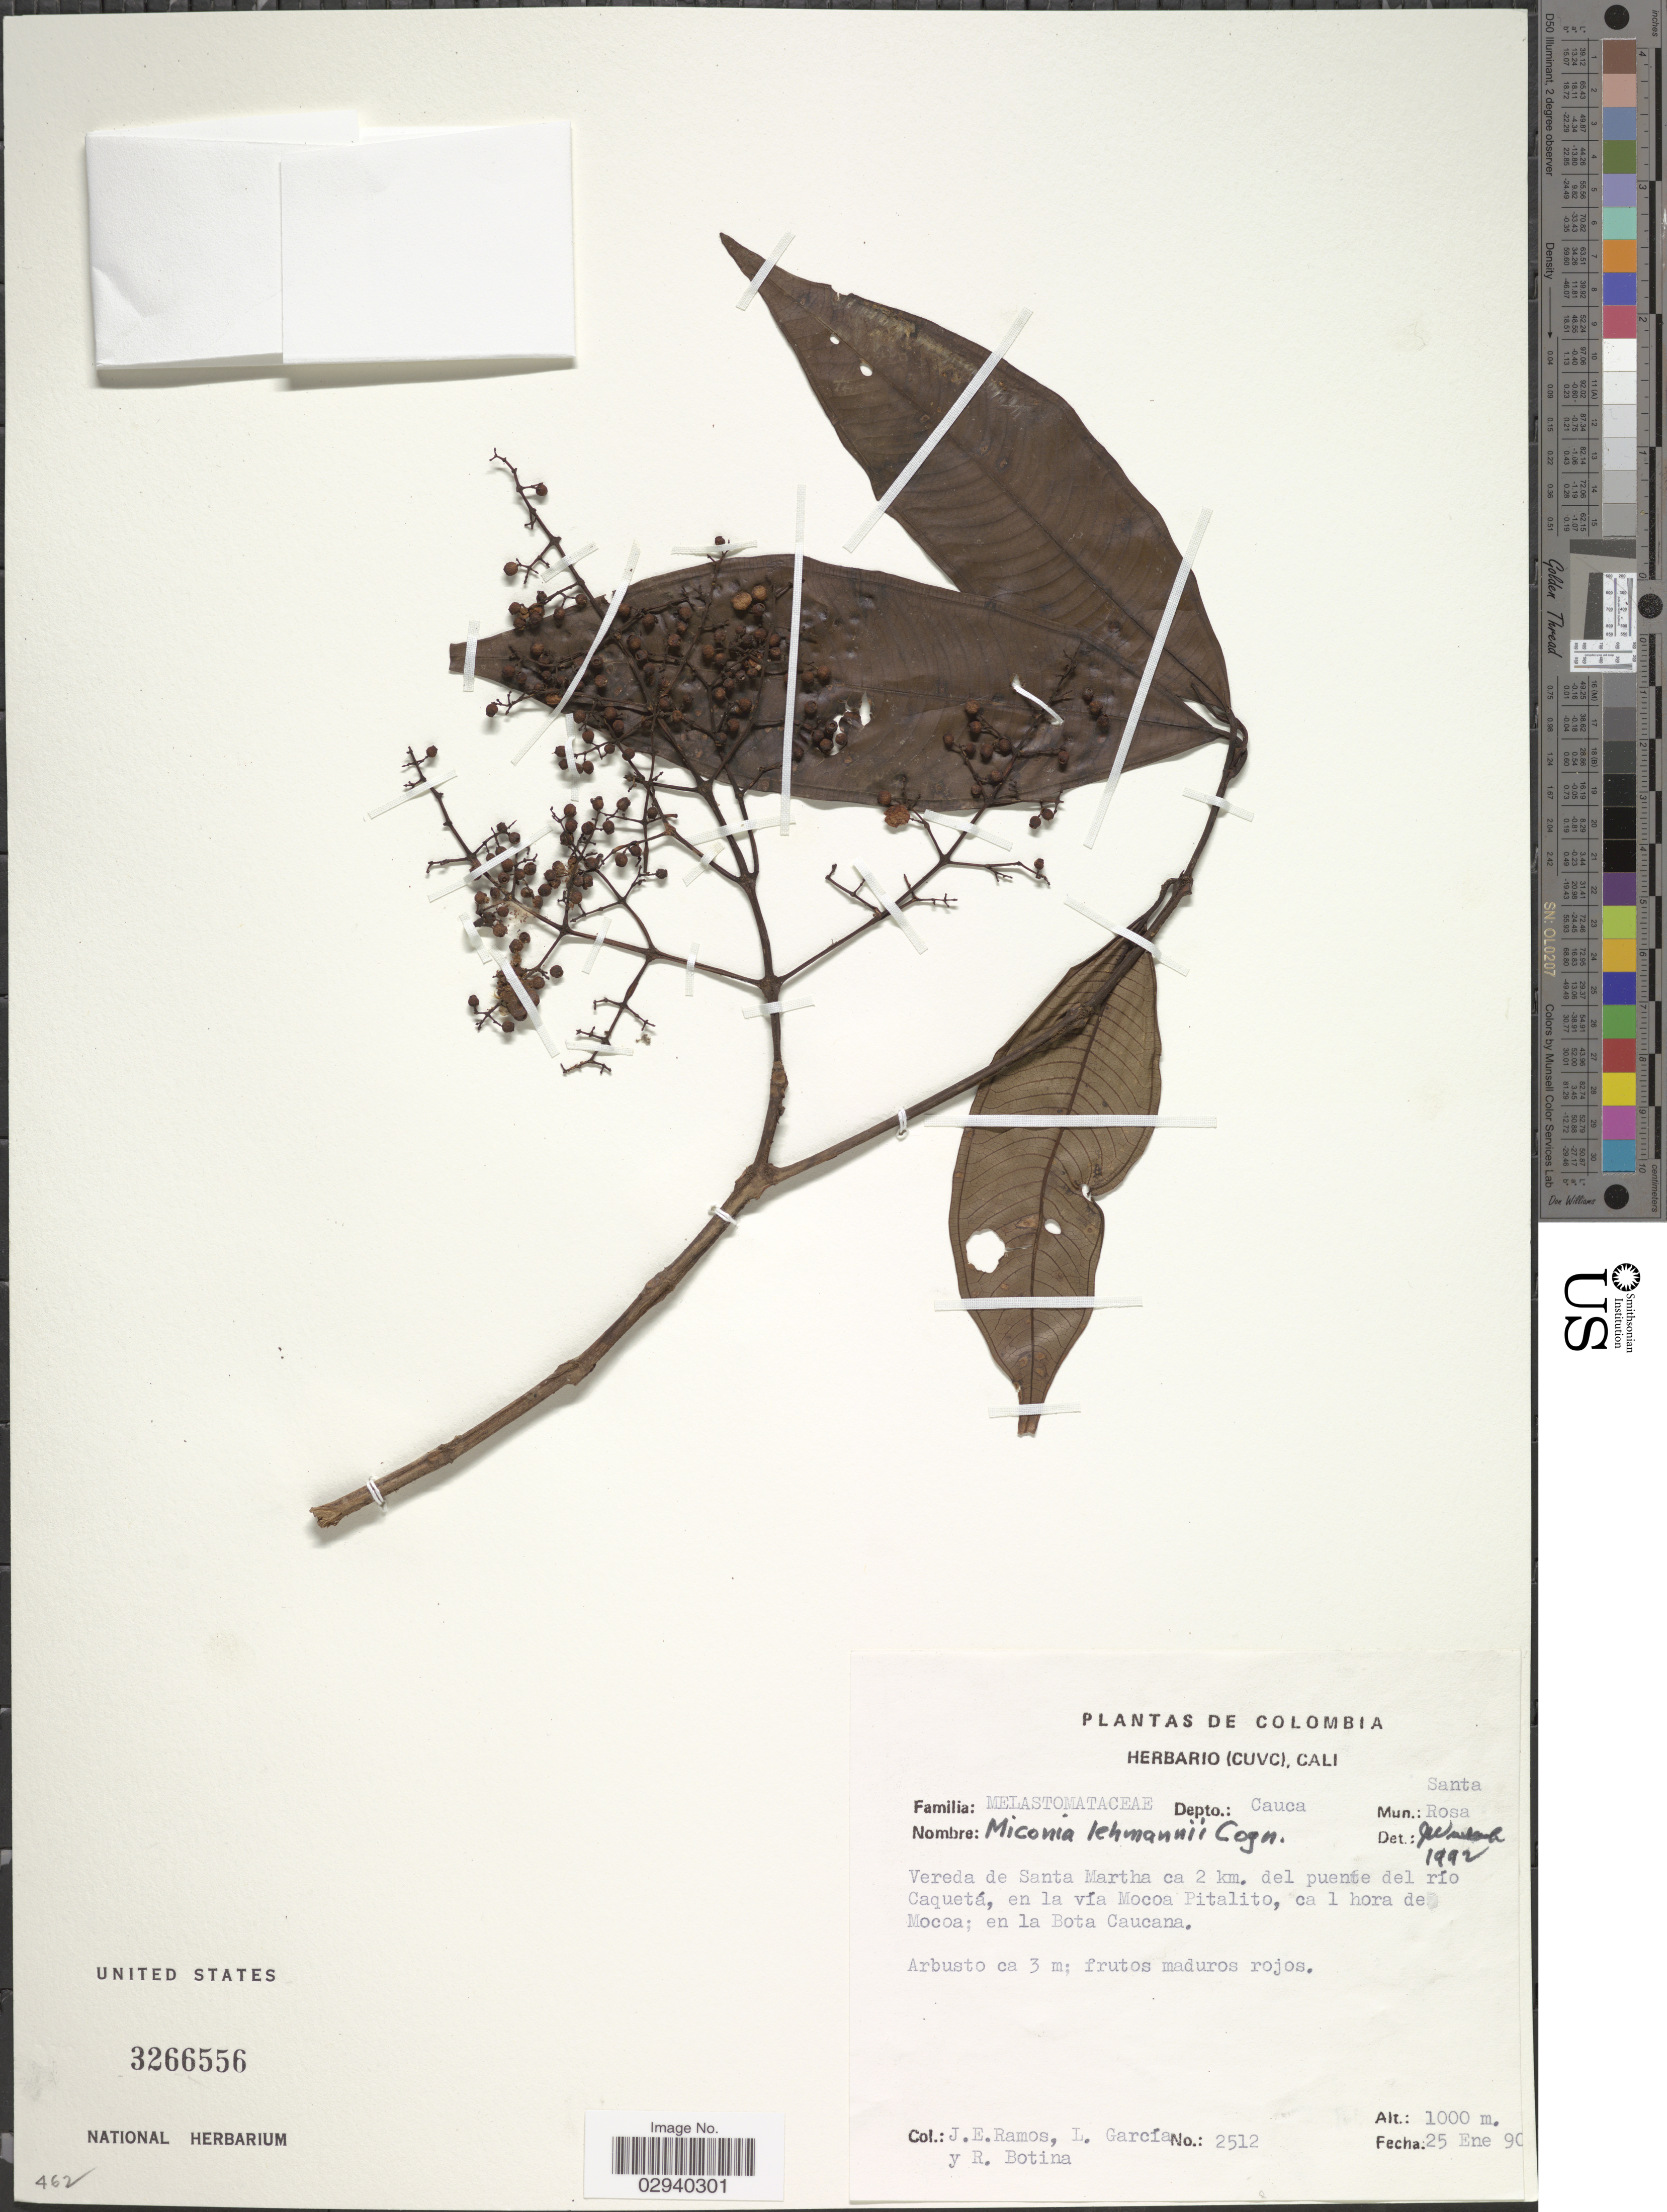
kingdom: Plantae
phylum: Tracheophyta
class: Magnoliopsida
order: Myrtales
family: Melastomataceae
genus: Miconia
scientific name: Miconia lehmannii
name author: Cogn.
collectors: J. E. Ramos, L. Garcia & R. Botina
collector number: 2512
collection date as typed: Transcribed d/m/y: 25/1/90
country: Colombia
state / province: Cauca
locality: Depto.: Cauca, Mun.: Santa Rosa. Vereda de Santa Martha ca 2 km. del puente del río Caquetá, en la v;ia Mocoa Pitalito, ca 1 hora de Mocoa; en la Bota Caucana.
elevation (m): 1000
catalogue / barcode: US 3266556